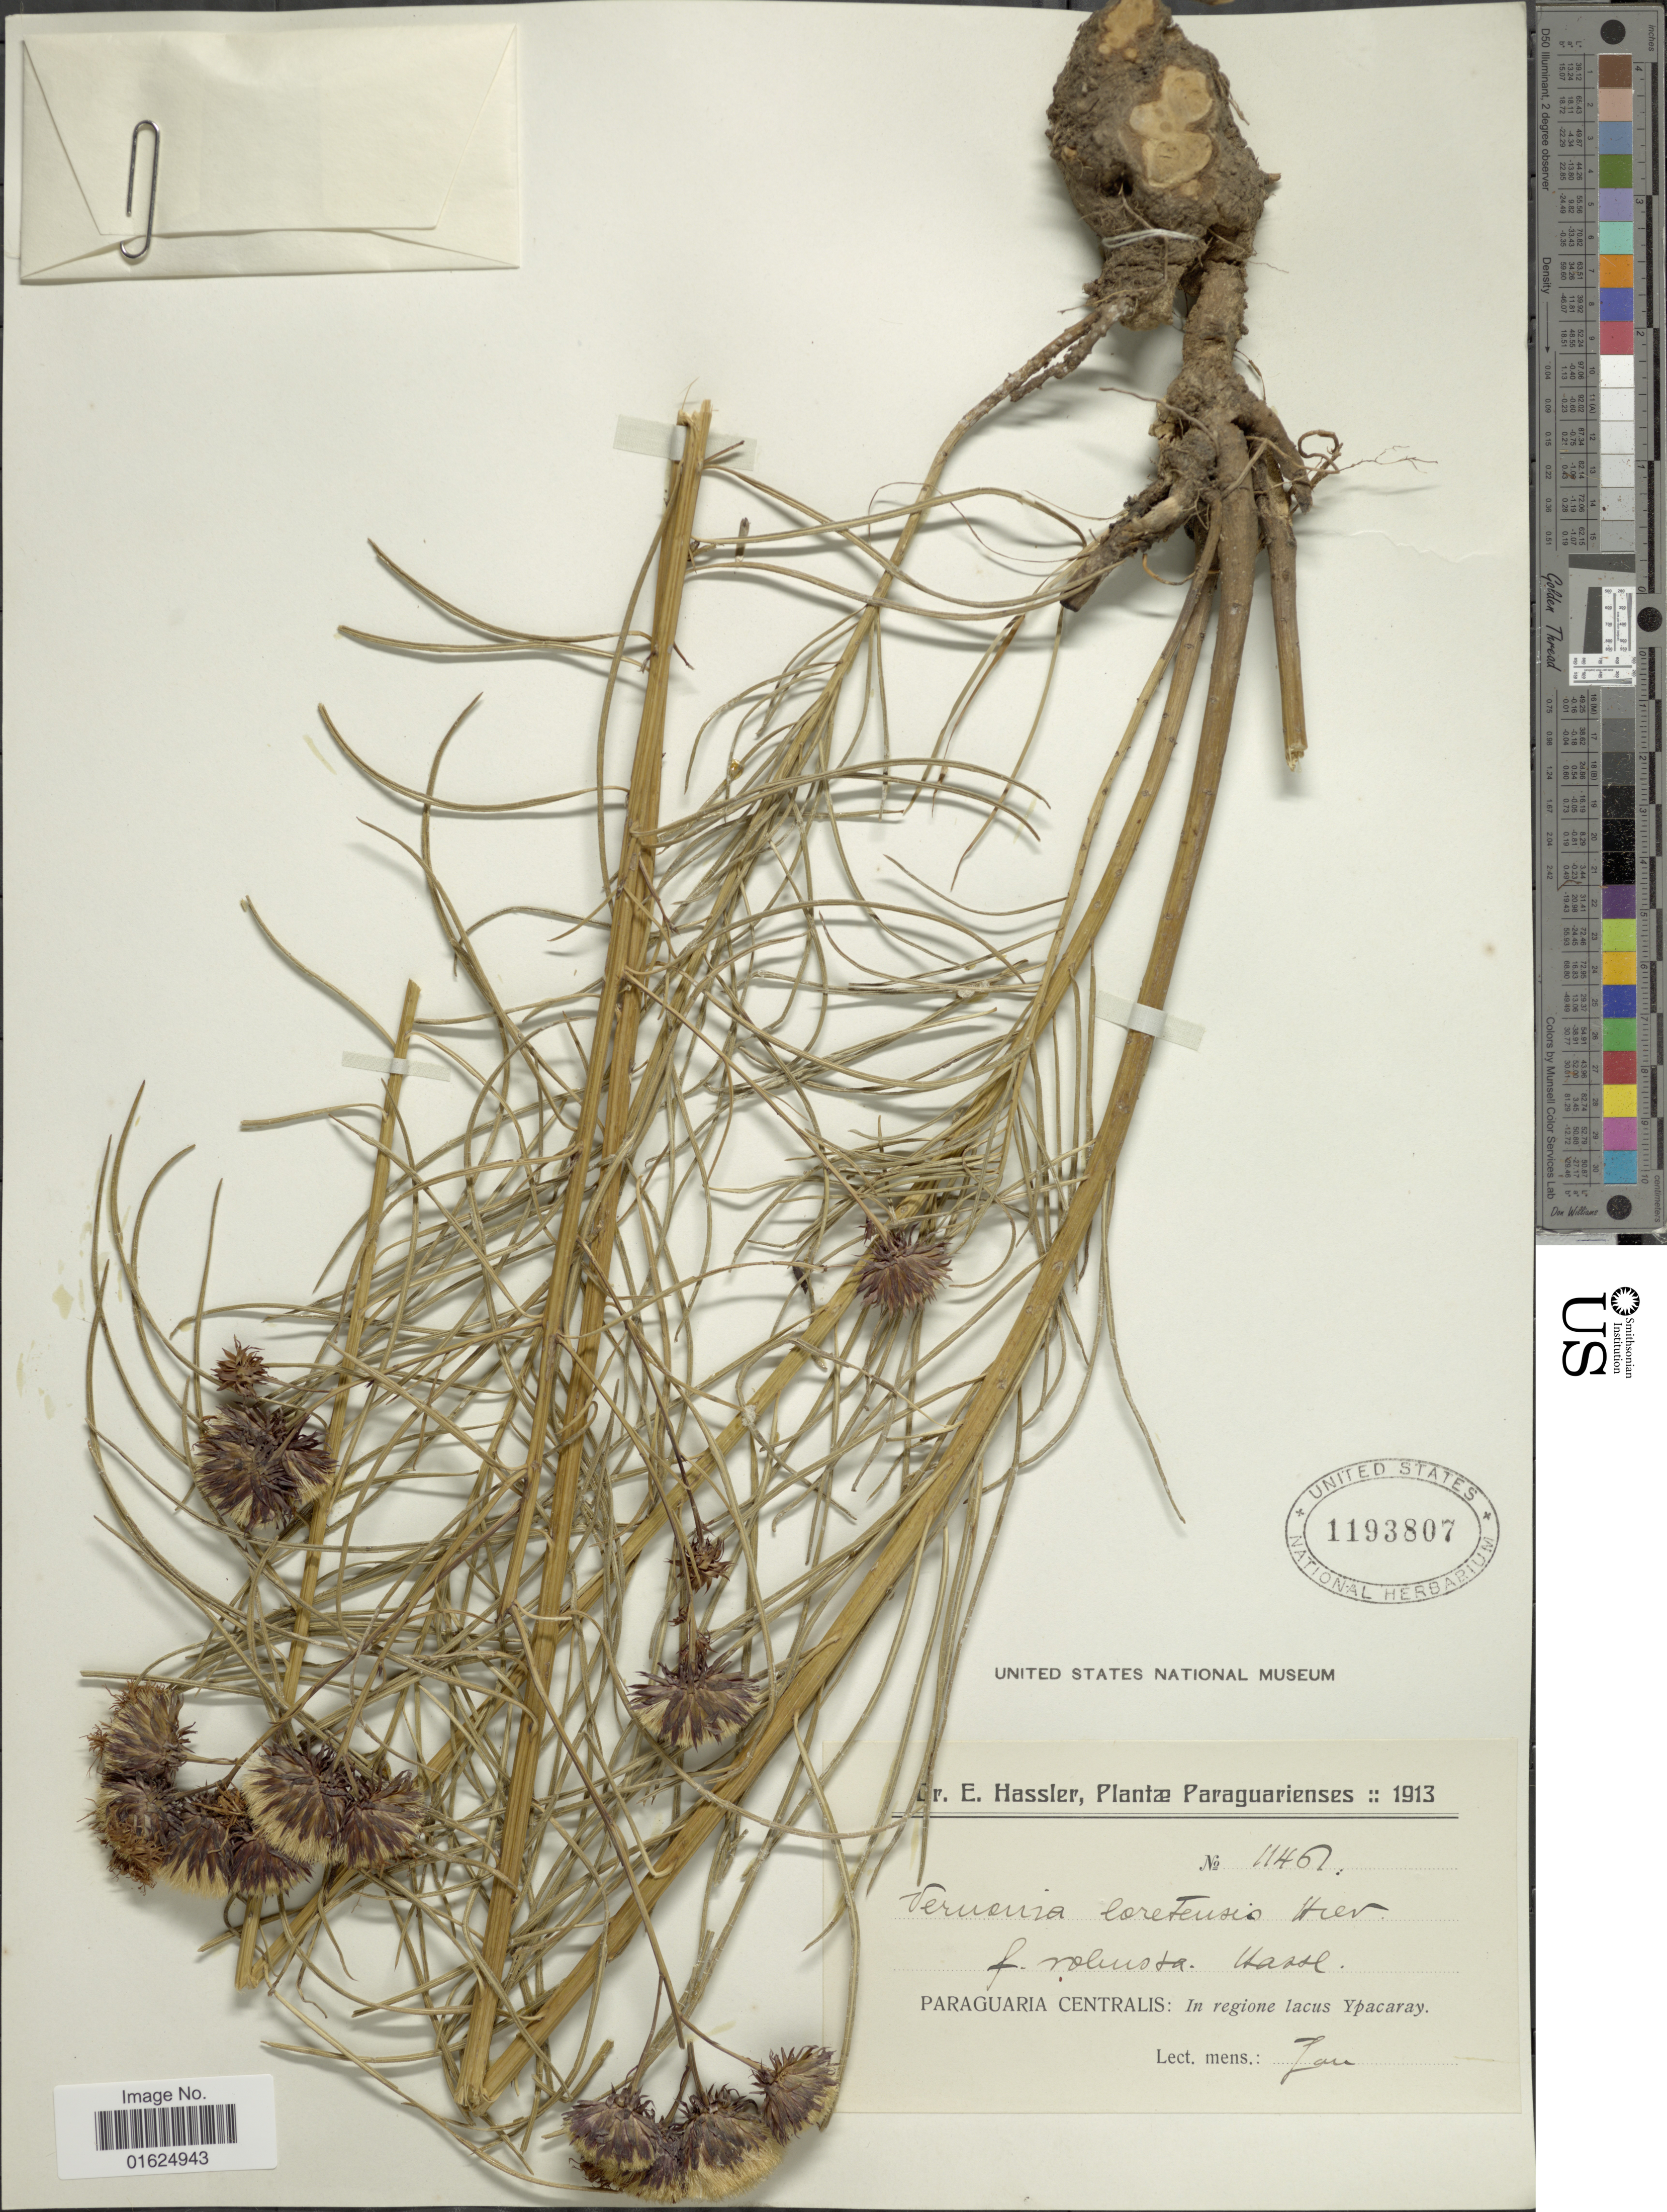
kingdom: Plantae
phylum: Tracheophyta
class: Magnoliopsida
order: Asterales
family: Asteraceae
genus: Vernonanthura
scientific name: Vernonanthura loretensis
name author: (Hieron.) H. Rob.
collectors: E. Hassler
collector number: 11461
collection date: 1913-01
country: Paraguay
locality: Paraguaria Centralis: In regione lacus Ypacaray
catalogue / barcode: US 1193807